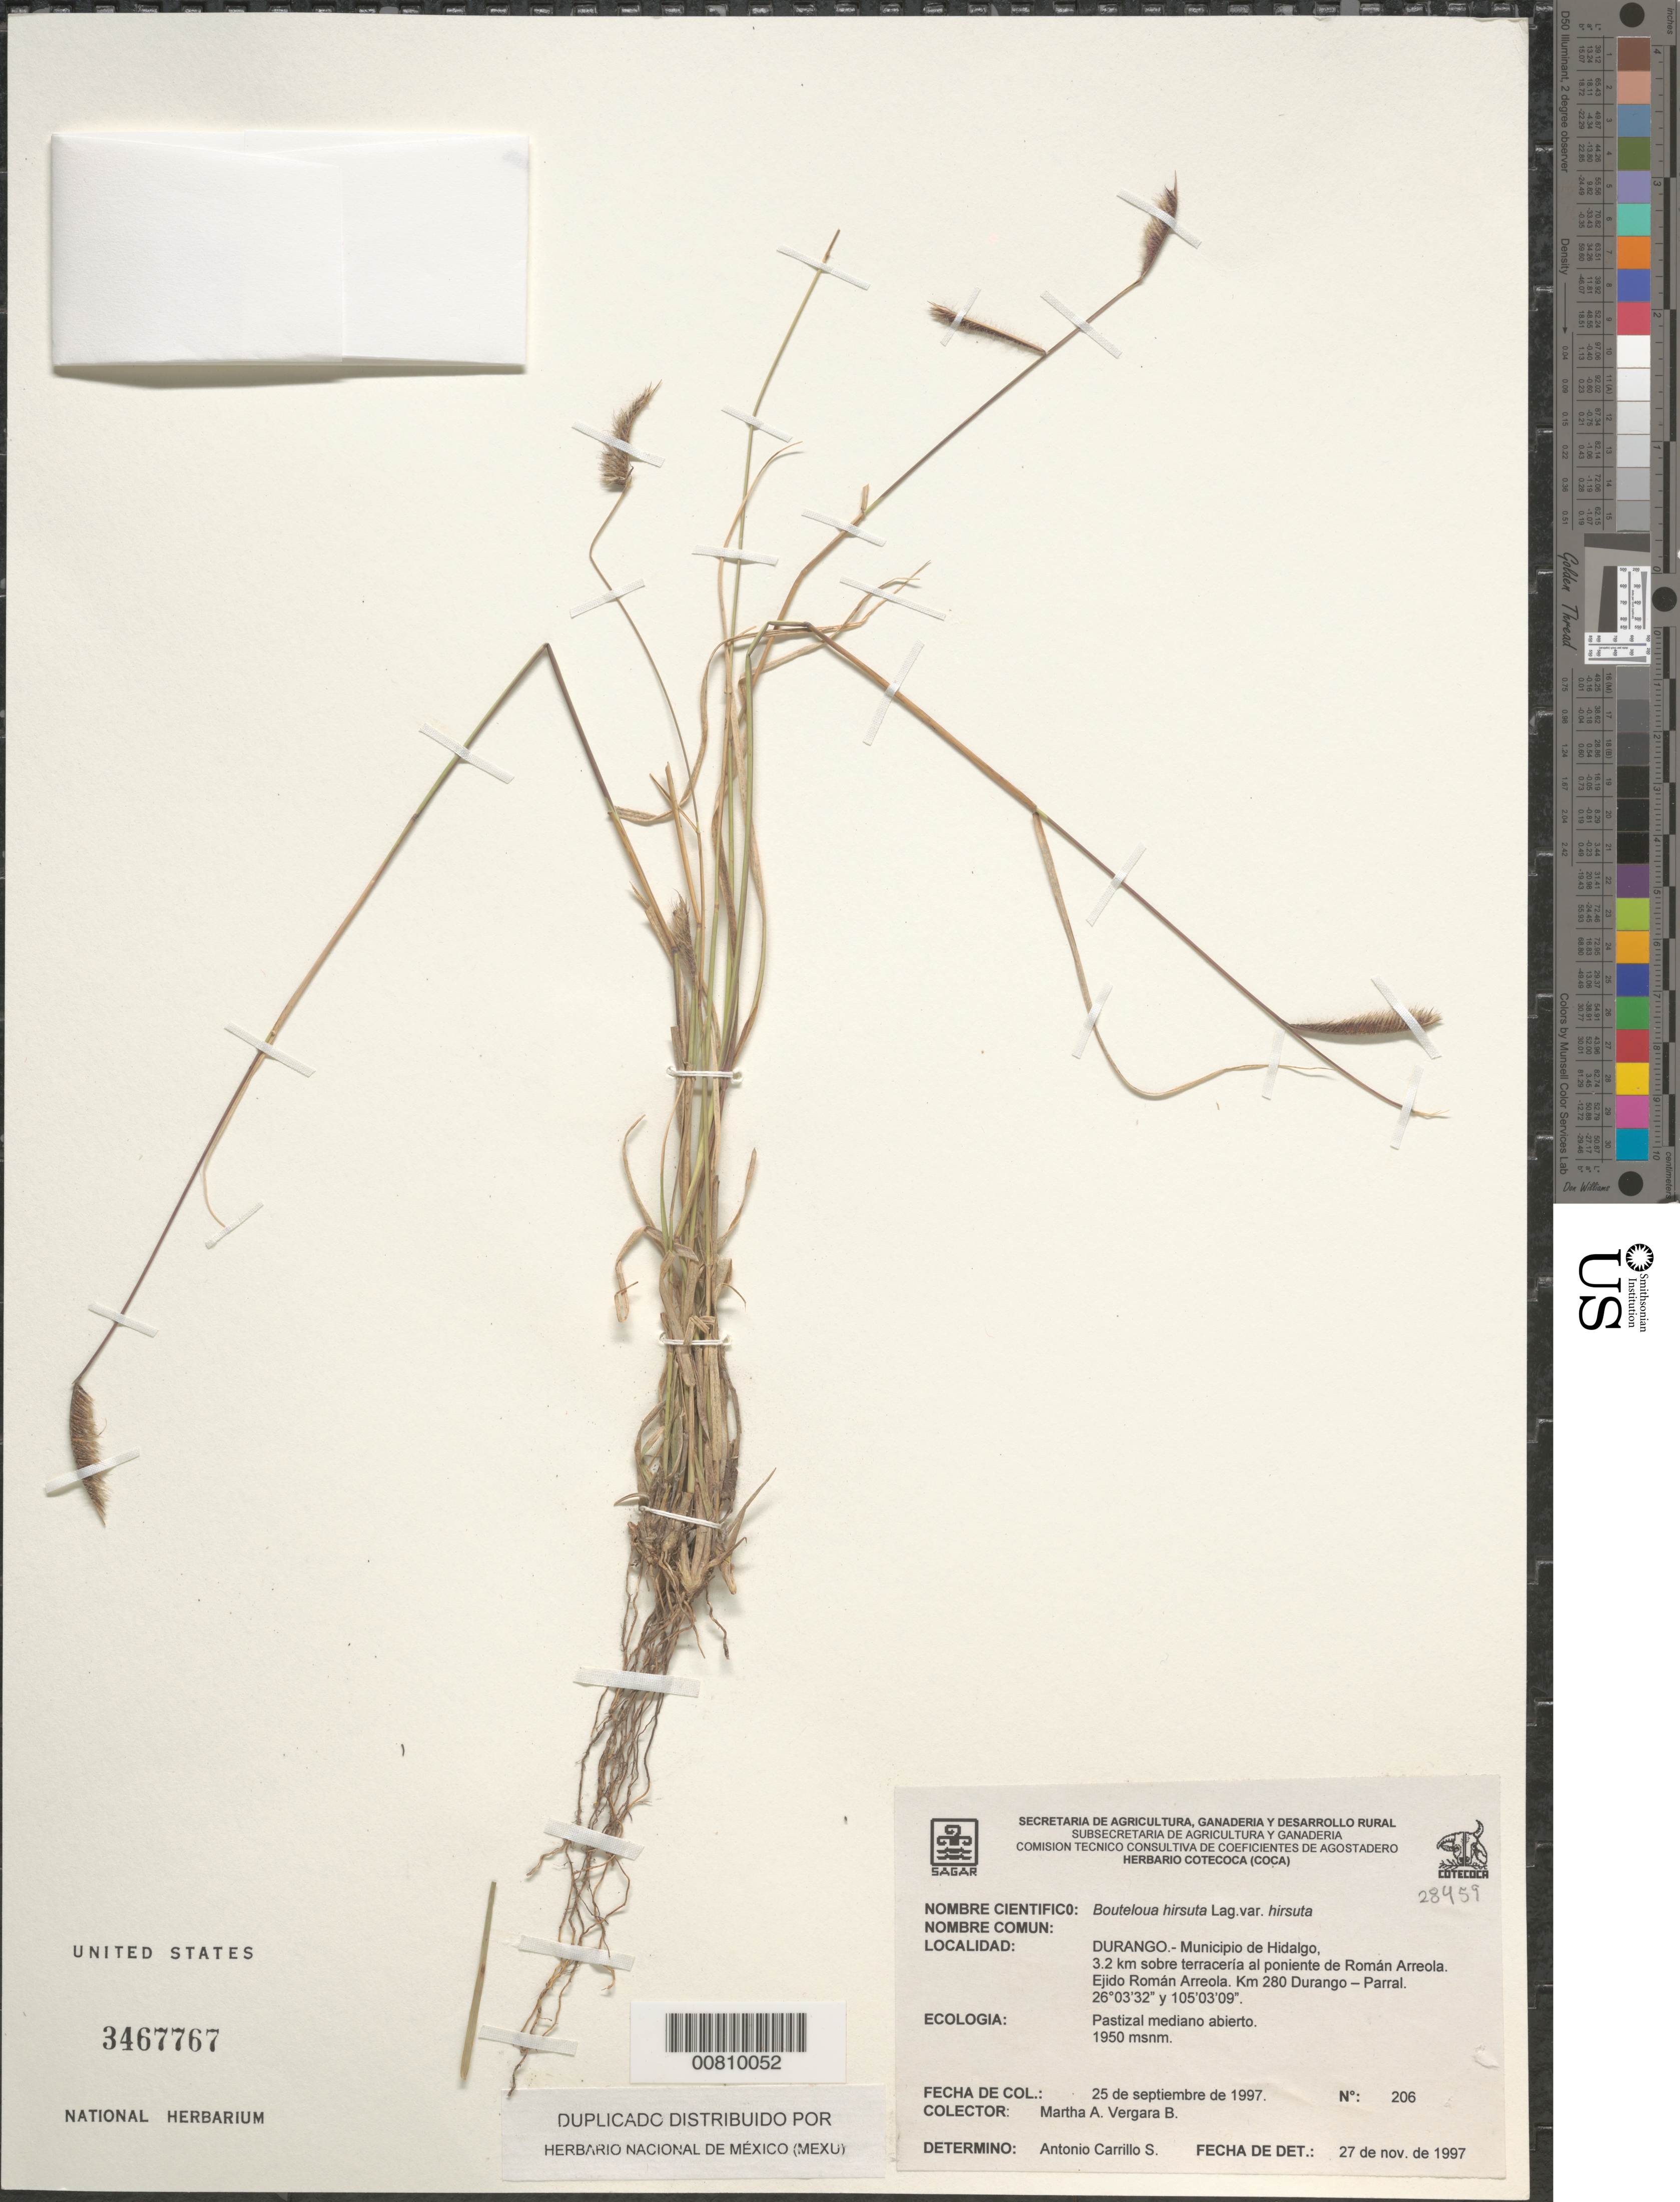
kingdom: Plantae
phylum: Tracheophyta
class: Liliopsida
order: Poales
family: Poaceae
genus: Bouteloua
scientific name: Bouteloua hirsuta var. hirsuta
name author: Lag.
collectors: M. A. Vergara B.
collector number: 206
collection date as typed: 25 Sep 1997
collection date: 1997-09-25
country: Mexico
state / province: Durango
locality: Hidalgo, Ejido Roman Arreola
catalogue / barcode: US 3467767